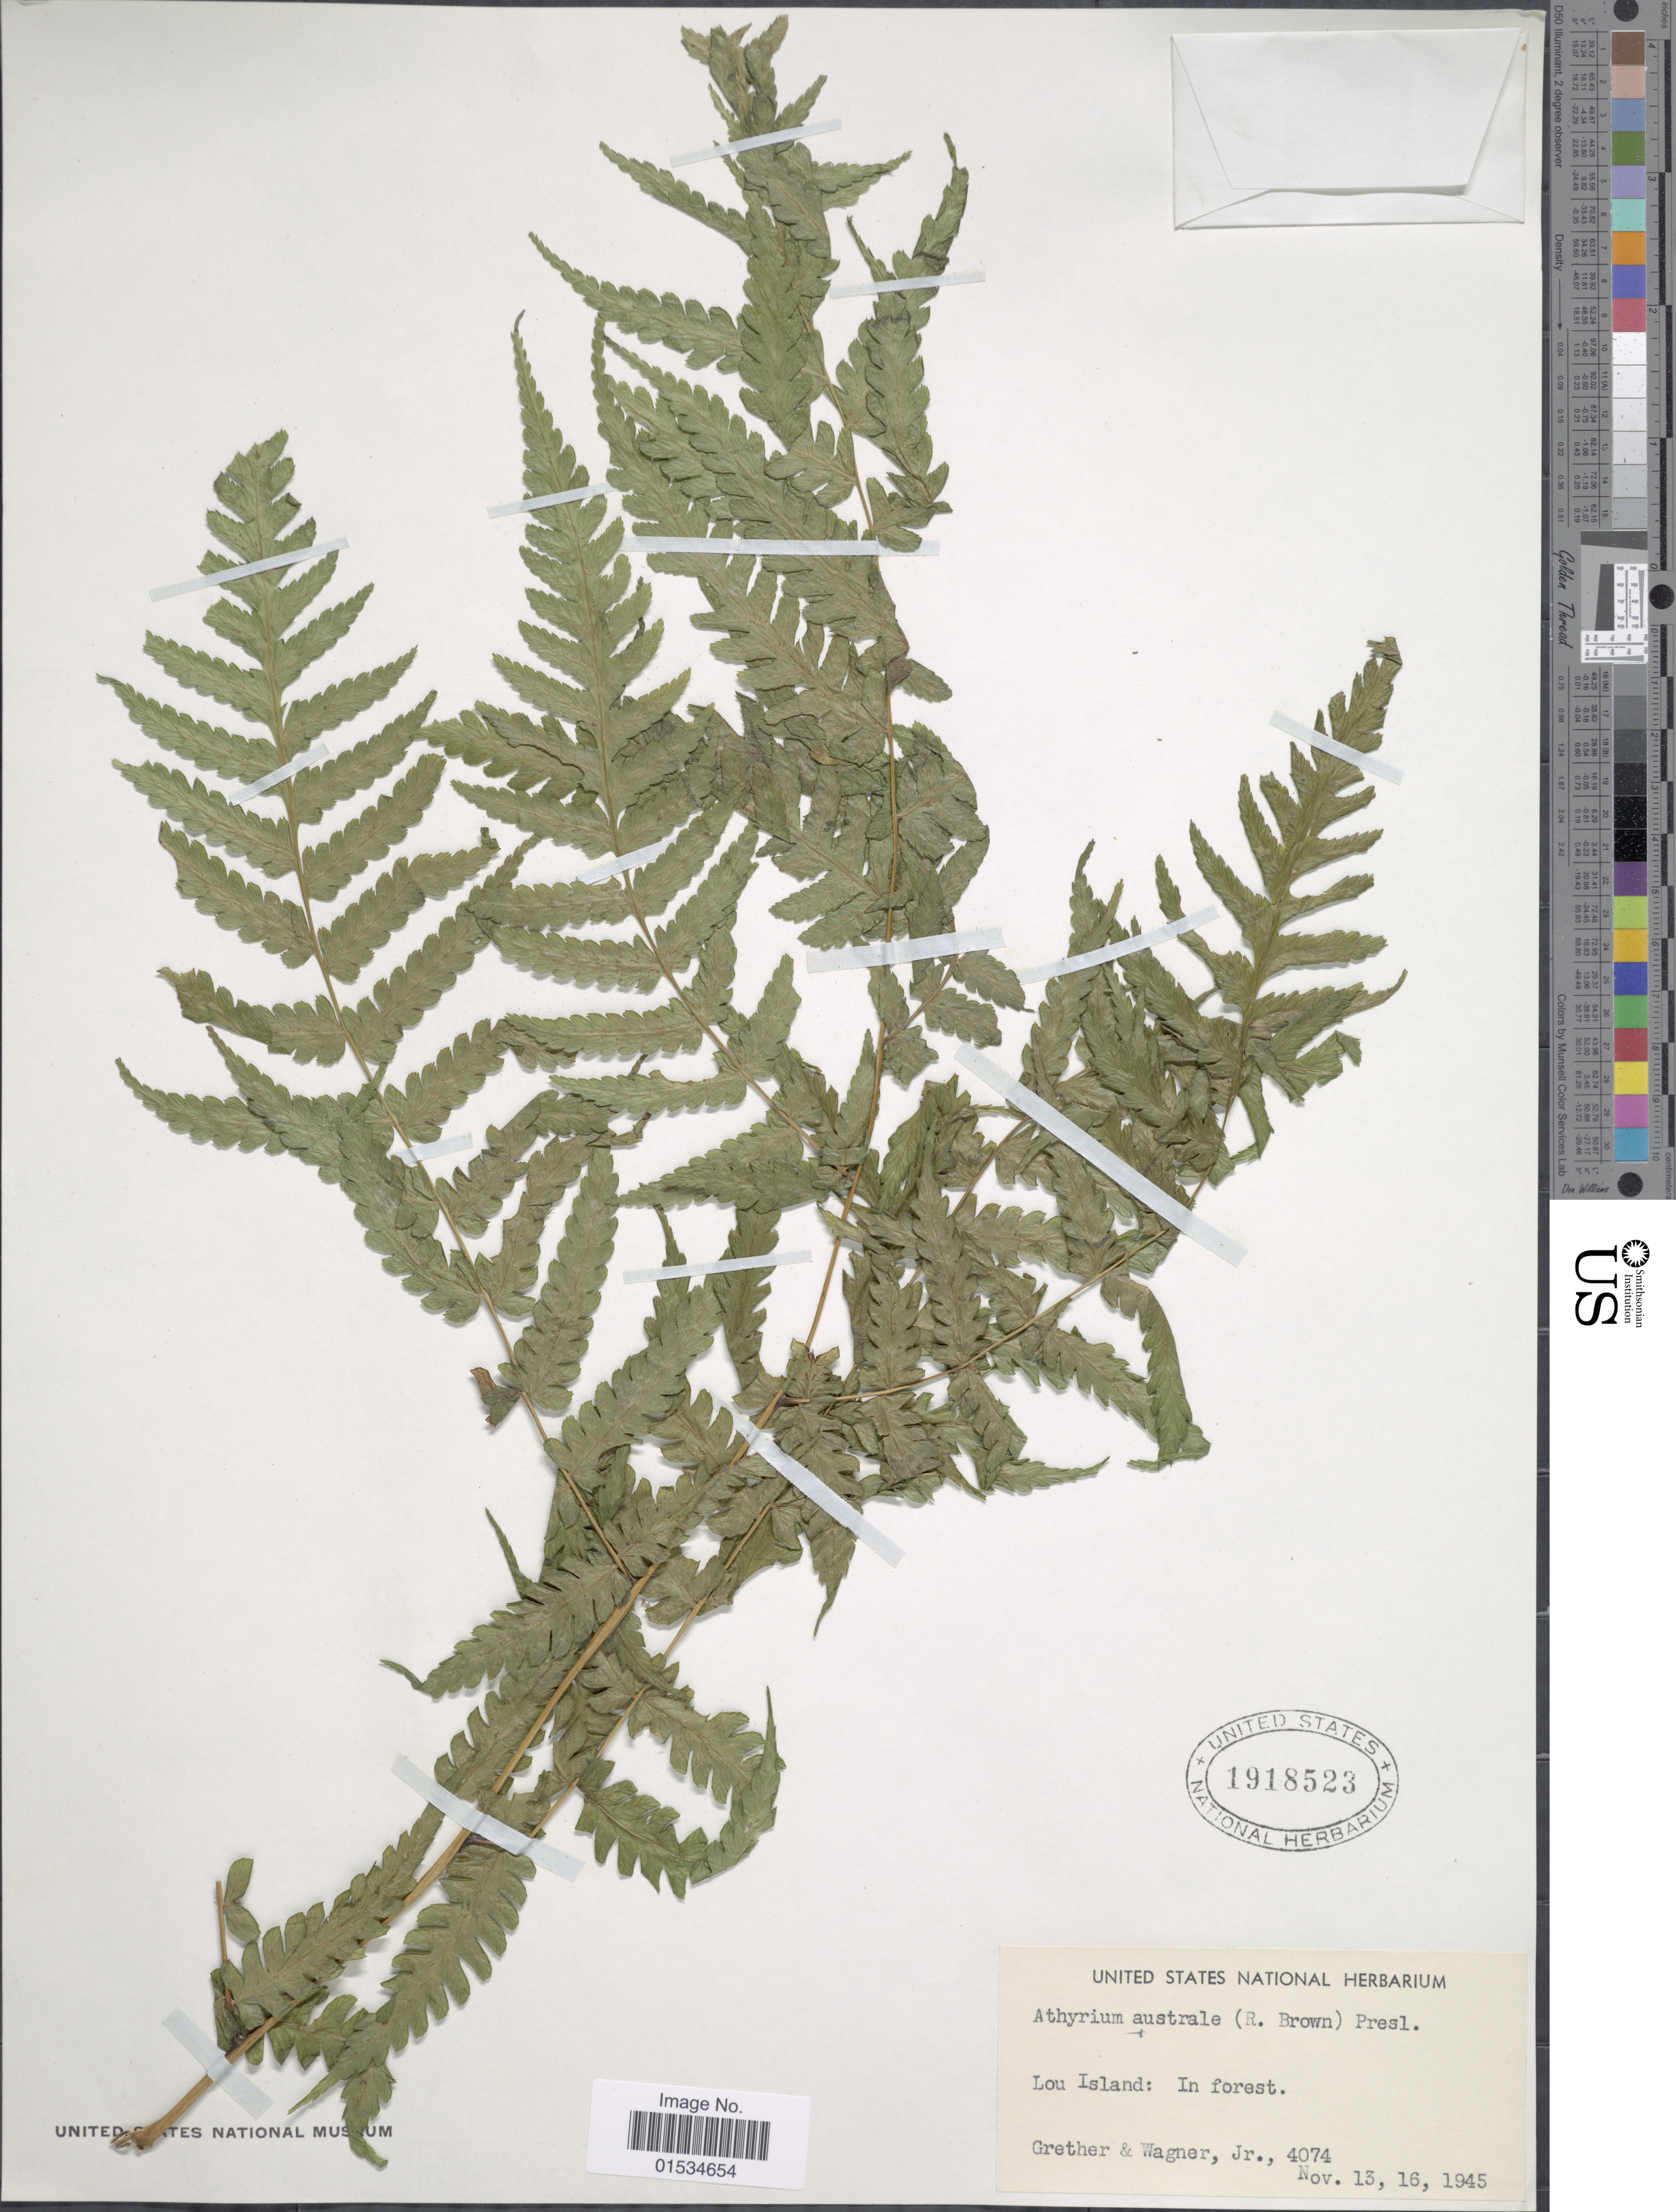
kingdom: Plantae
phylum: Tracheophyta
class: Polypodiopsida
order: Polypodiales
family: Athyriaceae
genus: Diplazium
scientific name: Diplazium australe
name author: (R. Br.) N.A. Wakef.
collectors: D. F. Grether & W. H. Wagner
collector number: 4074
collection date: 1945-11-13/1945-11-16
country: Papua New Guinea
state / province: Manus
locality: Lou Island, in forest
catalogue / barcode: US 1918523